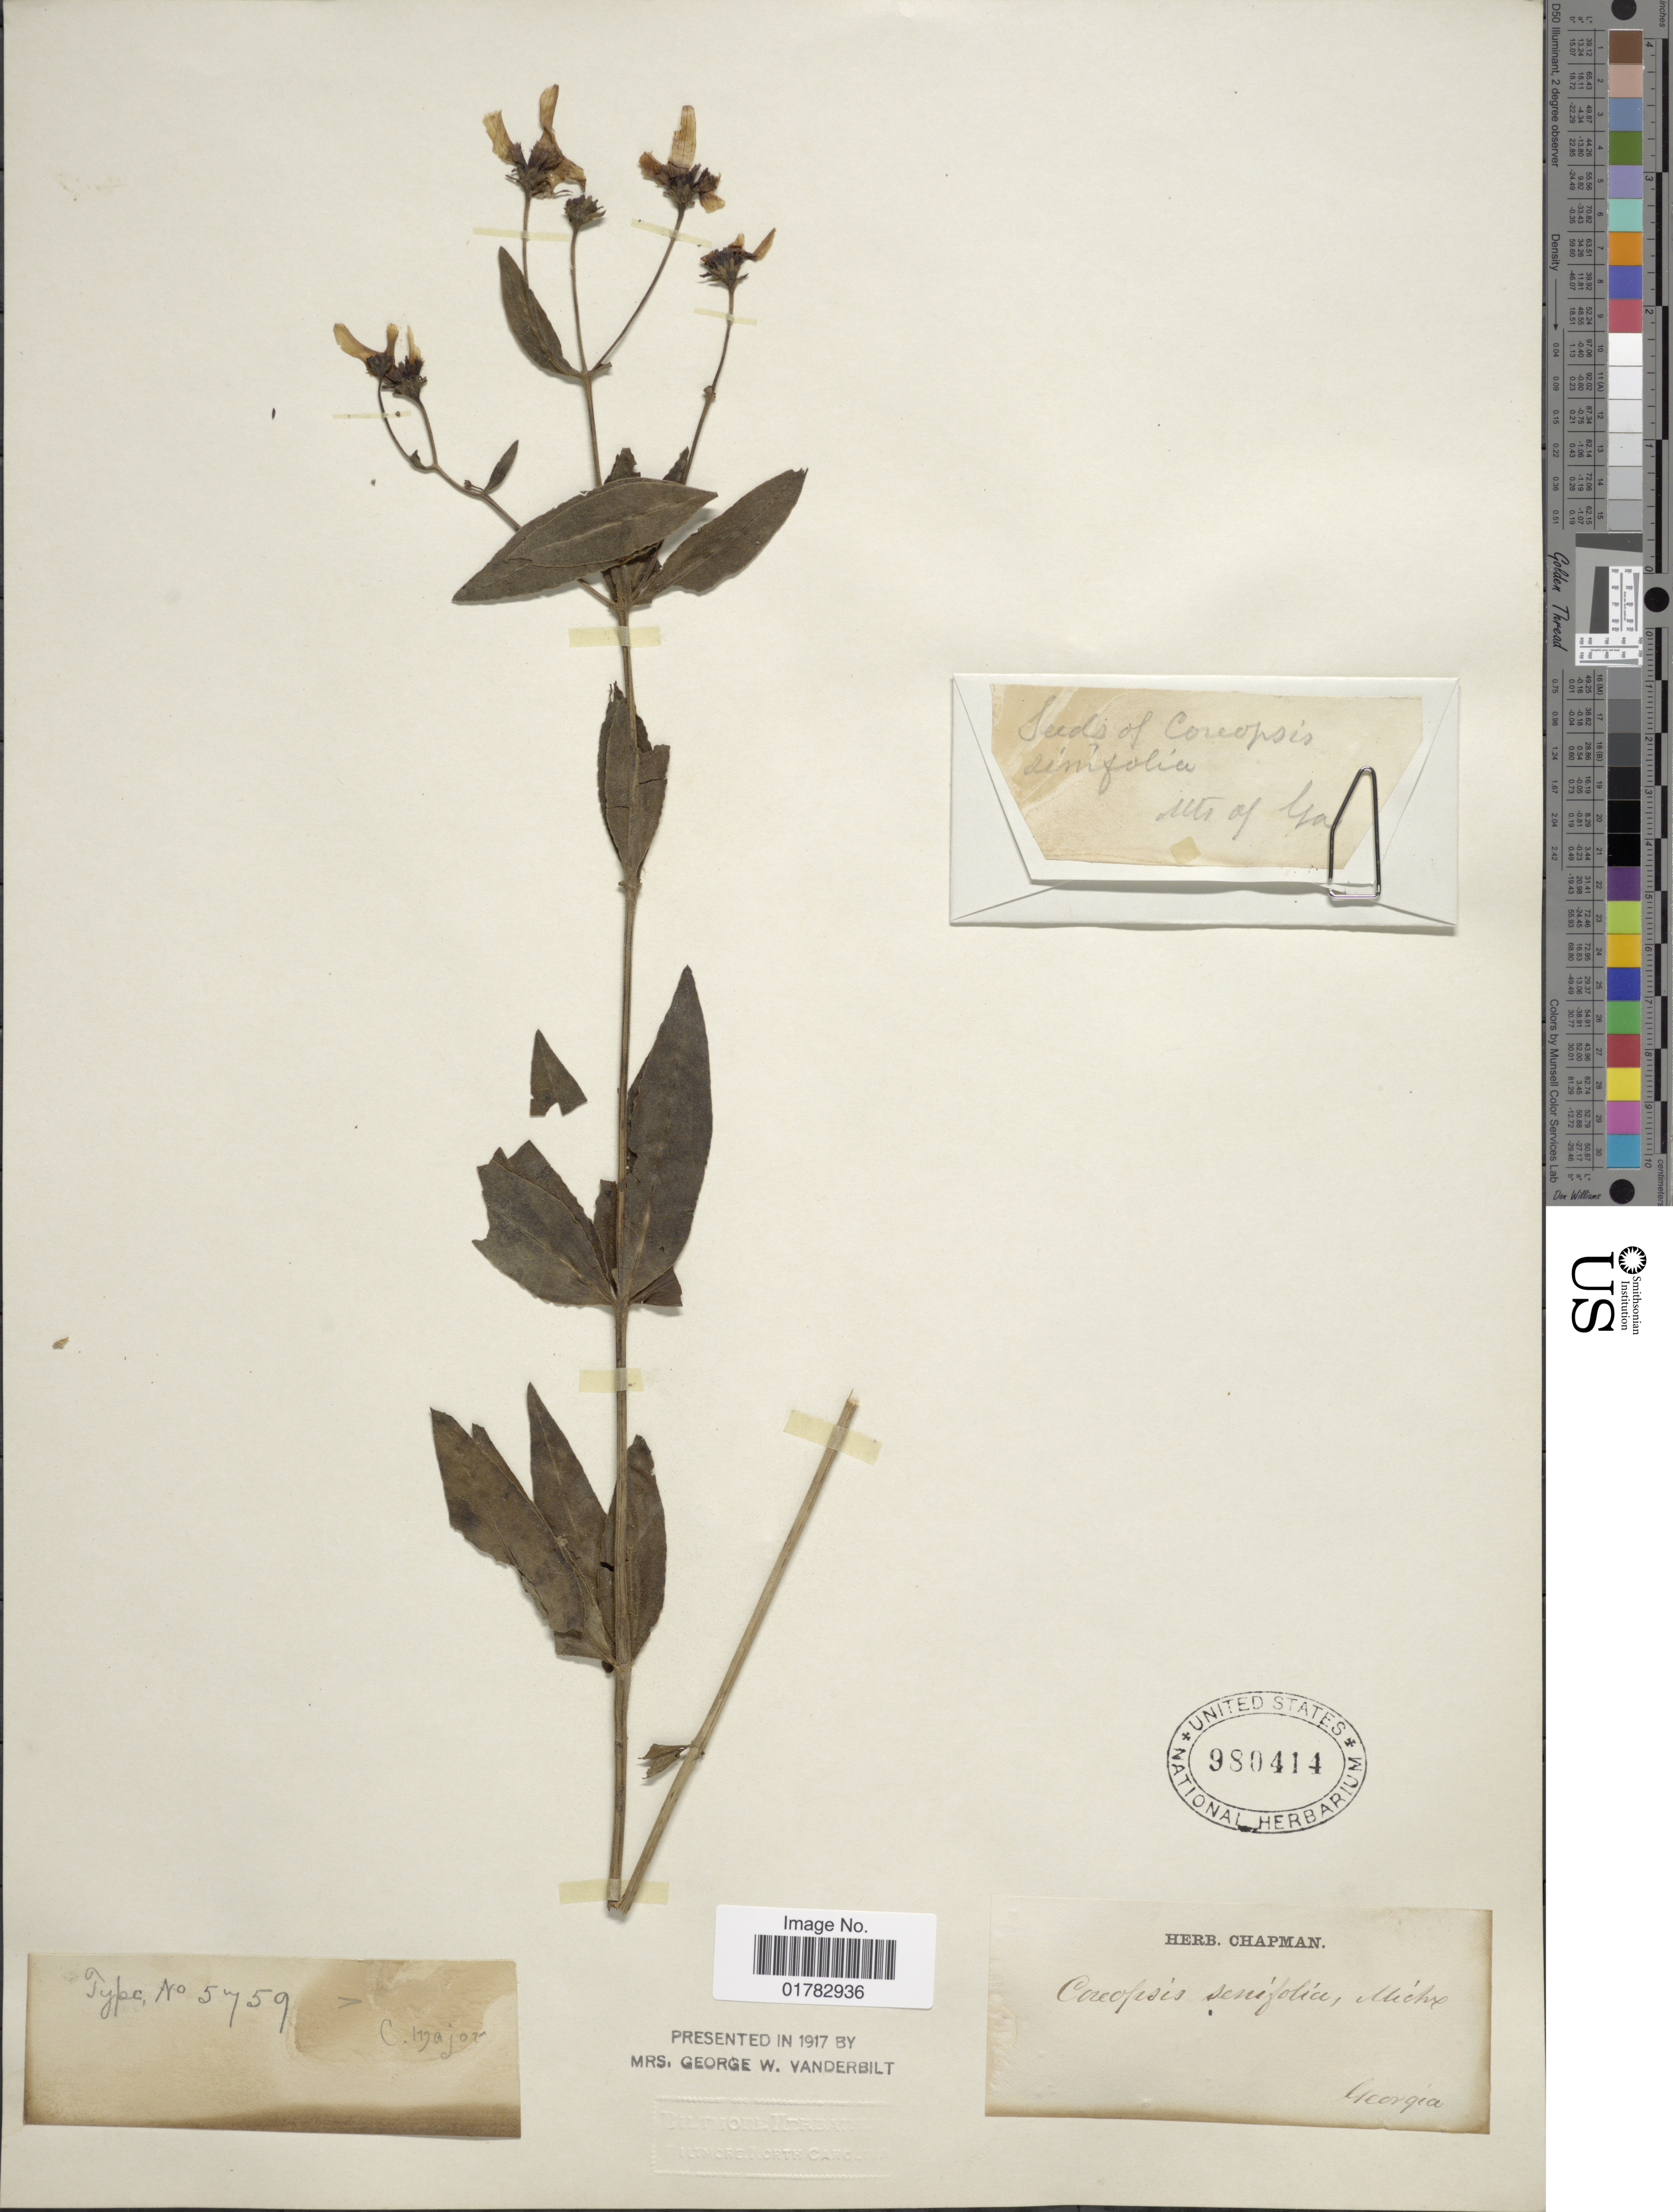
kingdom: Plantae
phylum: Tracheophyta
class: Magnoliopsida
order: Asterales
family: Asteraceae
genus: Coreopsis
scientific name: Coreopsis major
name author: Walter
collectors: ex herb. Chapman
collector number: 5759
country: United States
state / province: Georgia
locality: Mts.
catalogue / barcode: US 980414